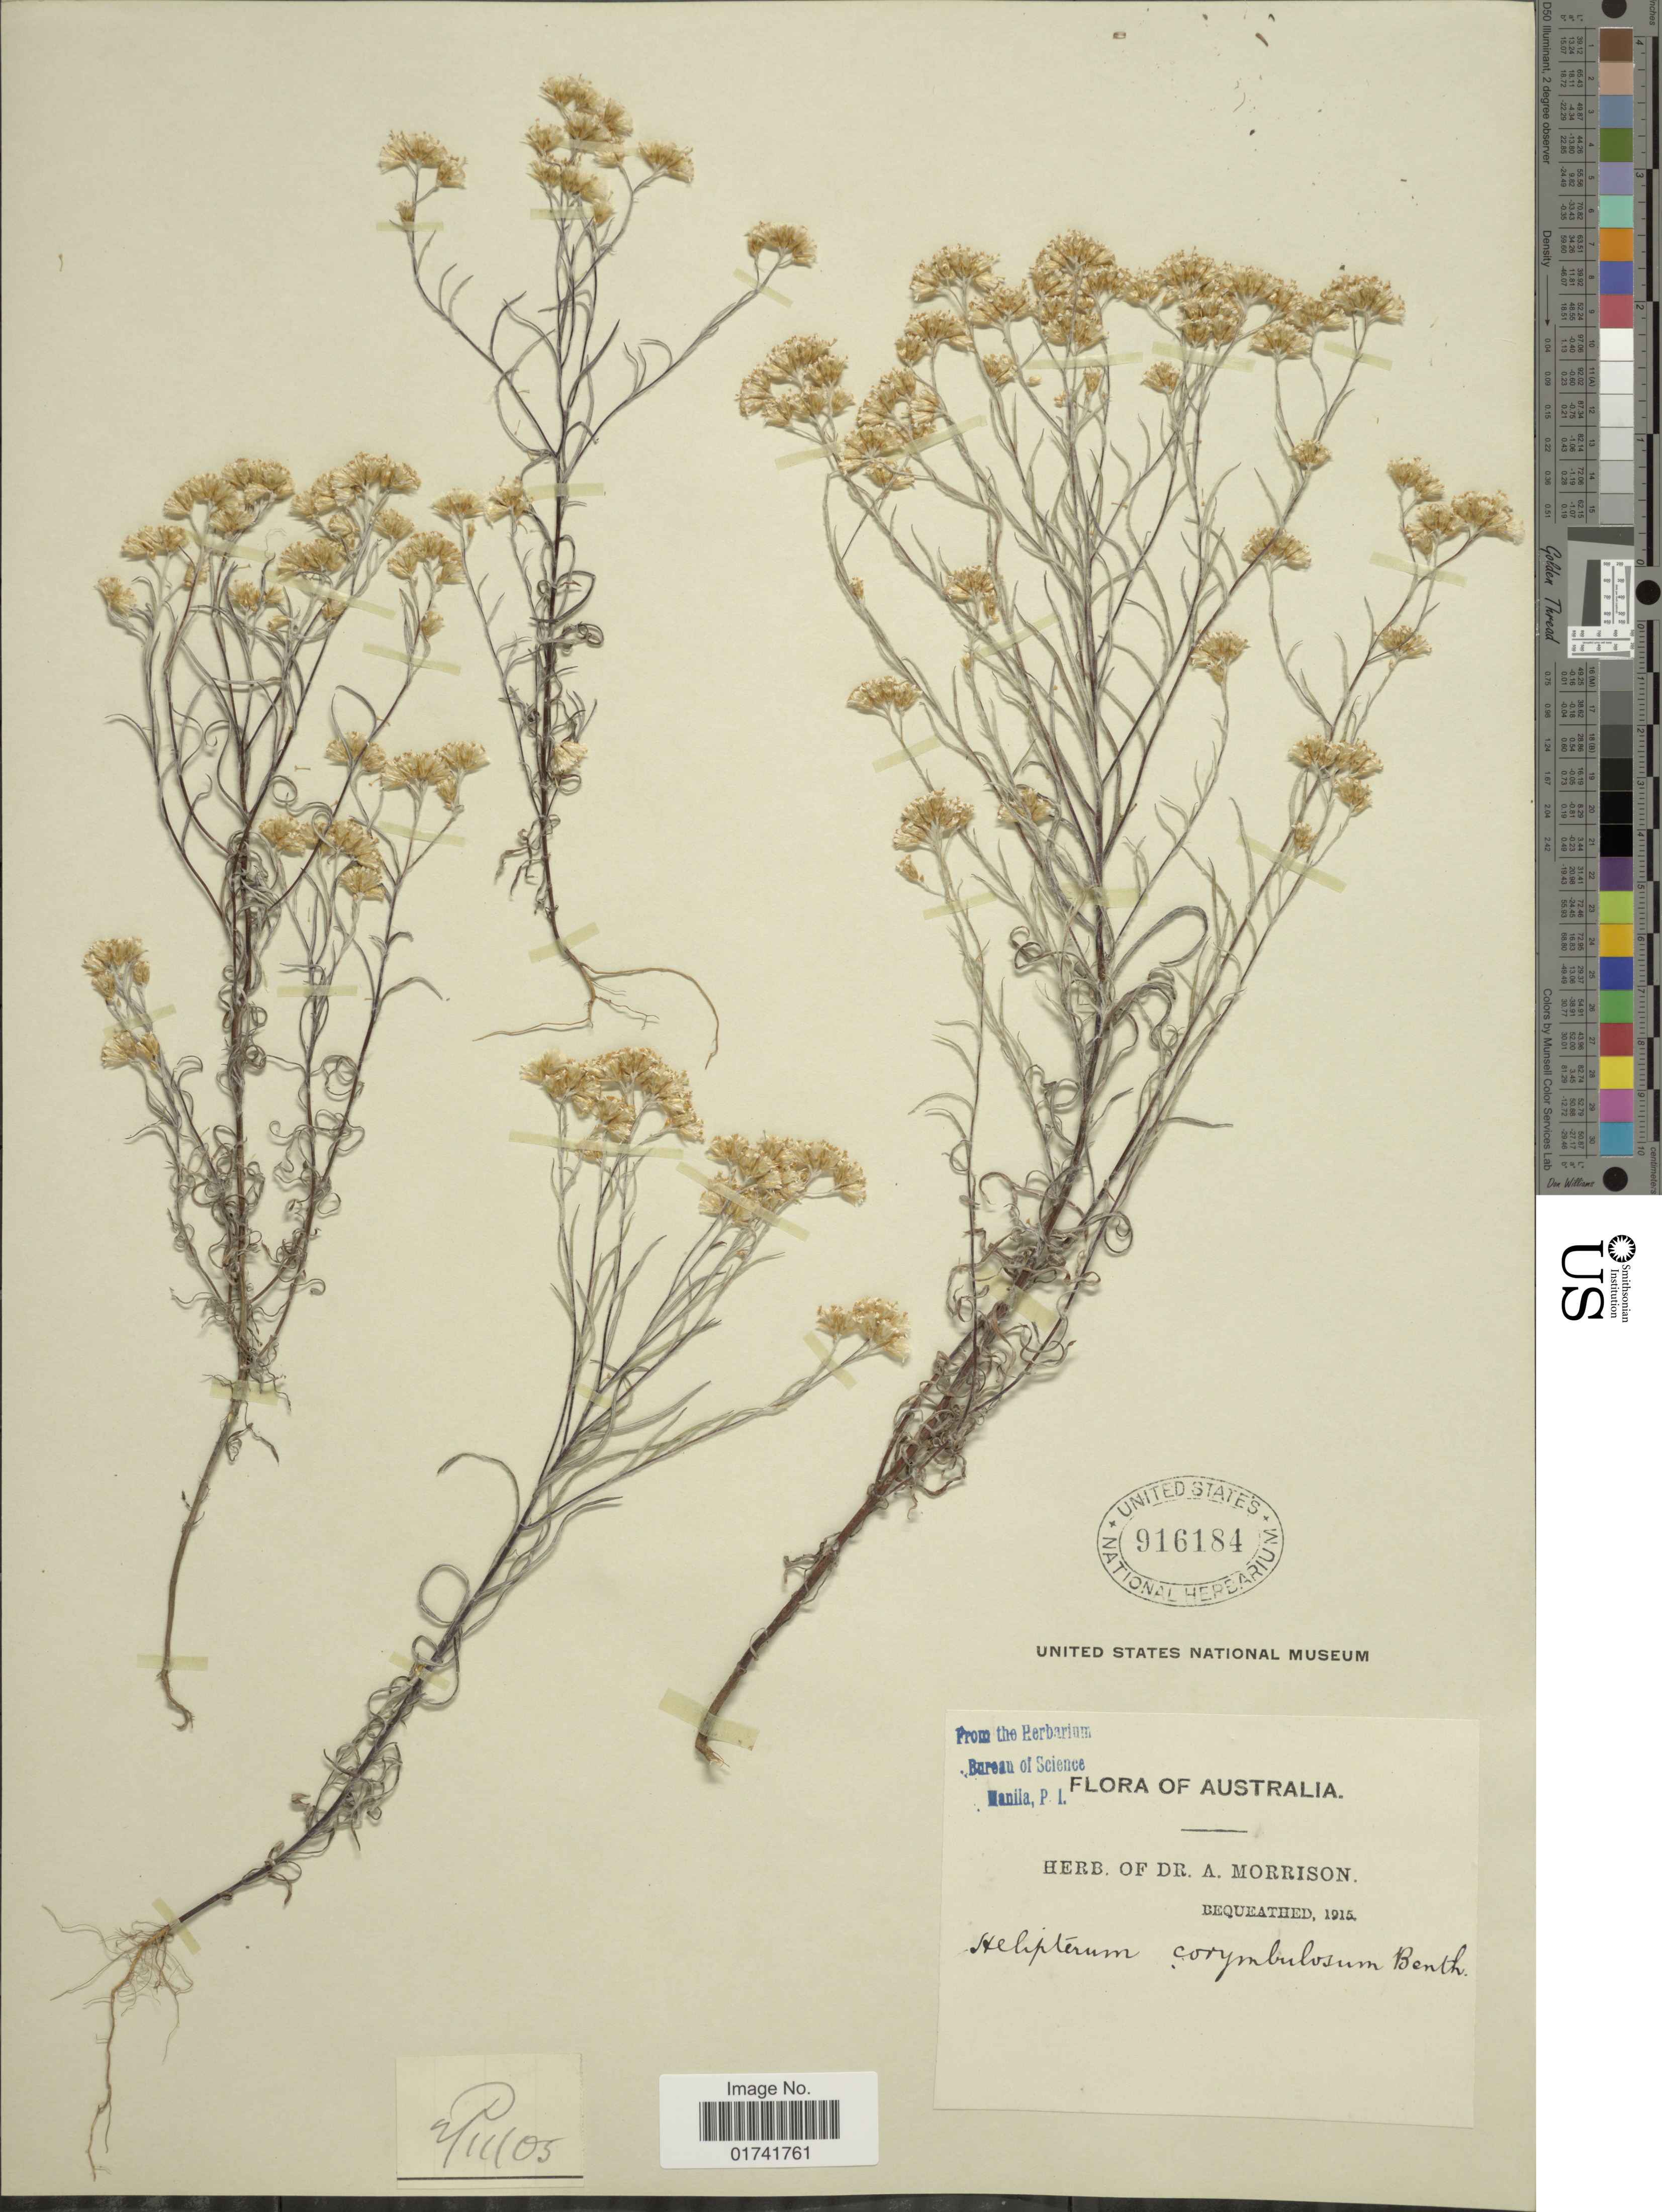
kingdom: Plantae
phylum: Tracheophyta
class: Magnoliopsida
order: Asterales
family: Asteraceae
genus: Rhodanthe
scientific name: Rhodanthe corymbosa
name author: (A. Gray) Paul G. Wilson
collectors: ex herb. Dr. A. Morrison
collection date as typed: Transcribed d/m/y: 4/11/5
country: Australia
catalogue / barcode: US 916184